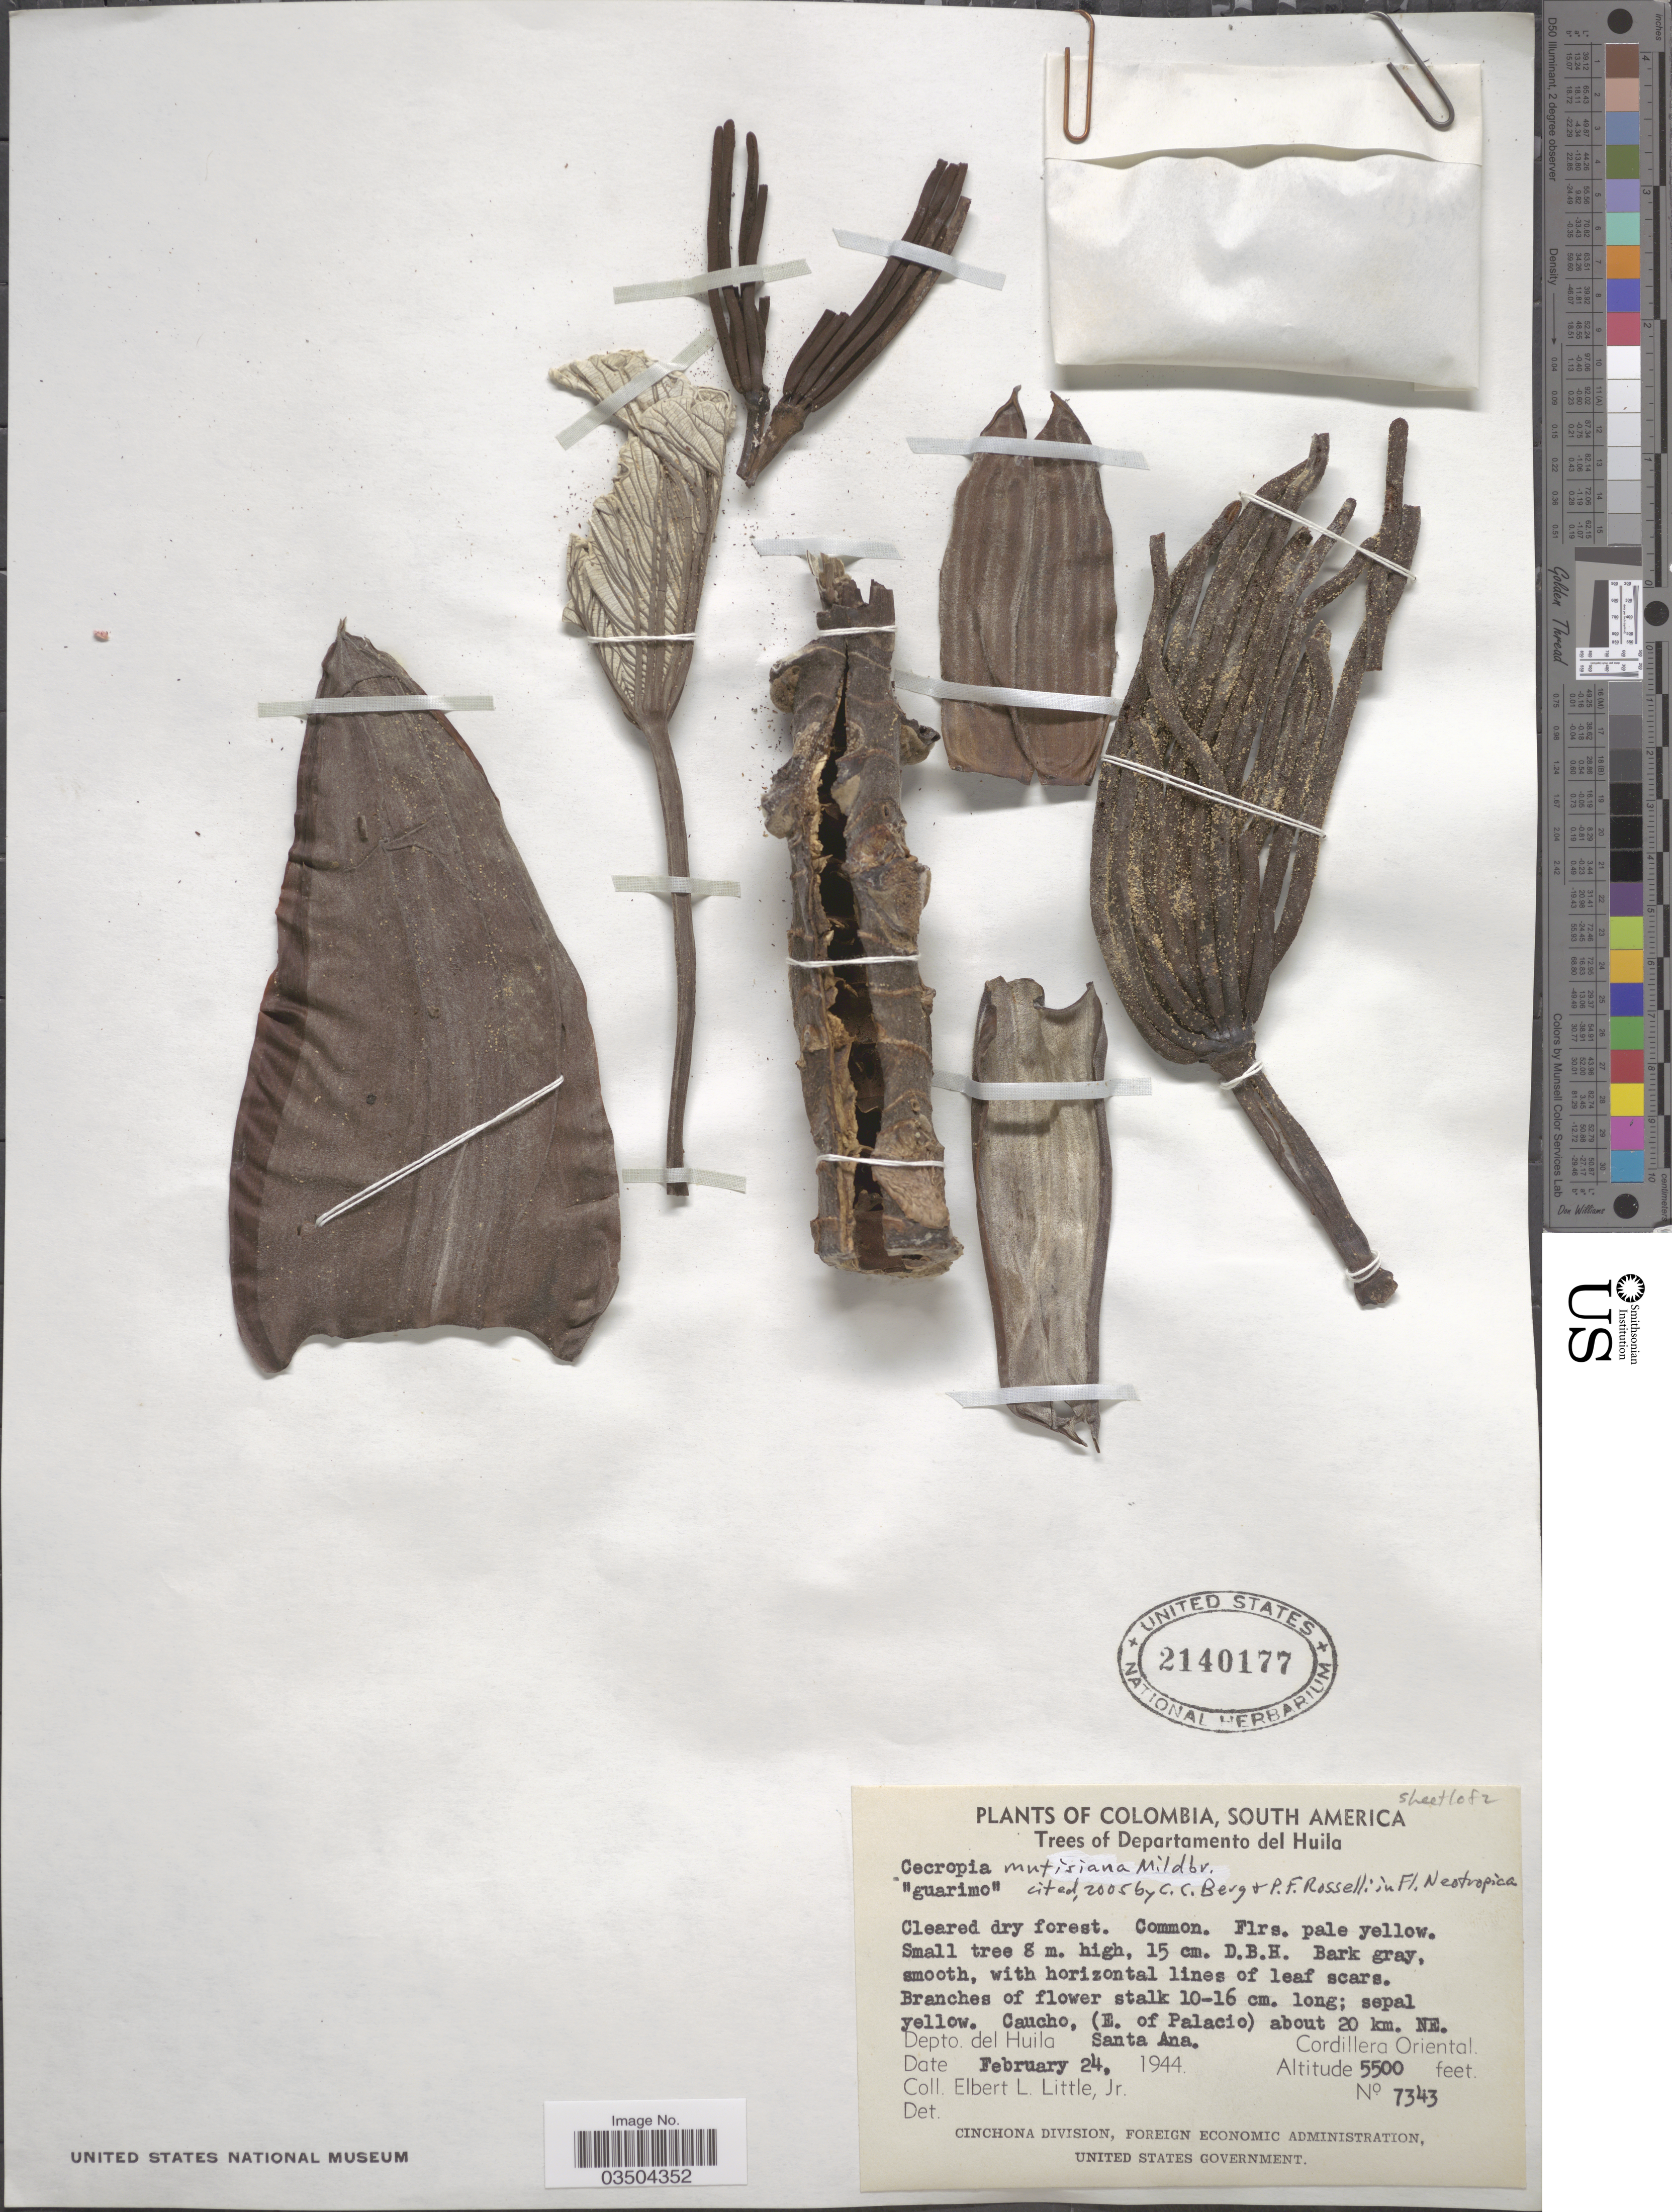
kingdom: Plantae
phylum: Tracheophyta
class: Magnoliopsida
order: Rosales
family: Urticaceae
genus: Cecropia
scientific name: Cecropia mutisiana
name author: Mildbr.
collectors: E. L. Little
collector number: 7343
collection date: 1944-02-24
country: Colombia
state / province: Huila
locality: Departamento del Huila. Caucho, (E. of Palacio) about 20 km. NE. Santa Ana. Cordillera Oriental.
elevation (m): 1676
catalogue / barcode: US 2140177